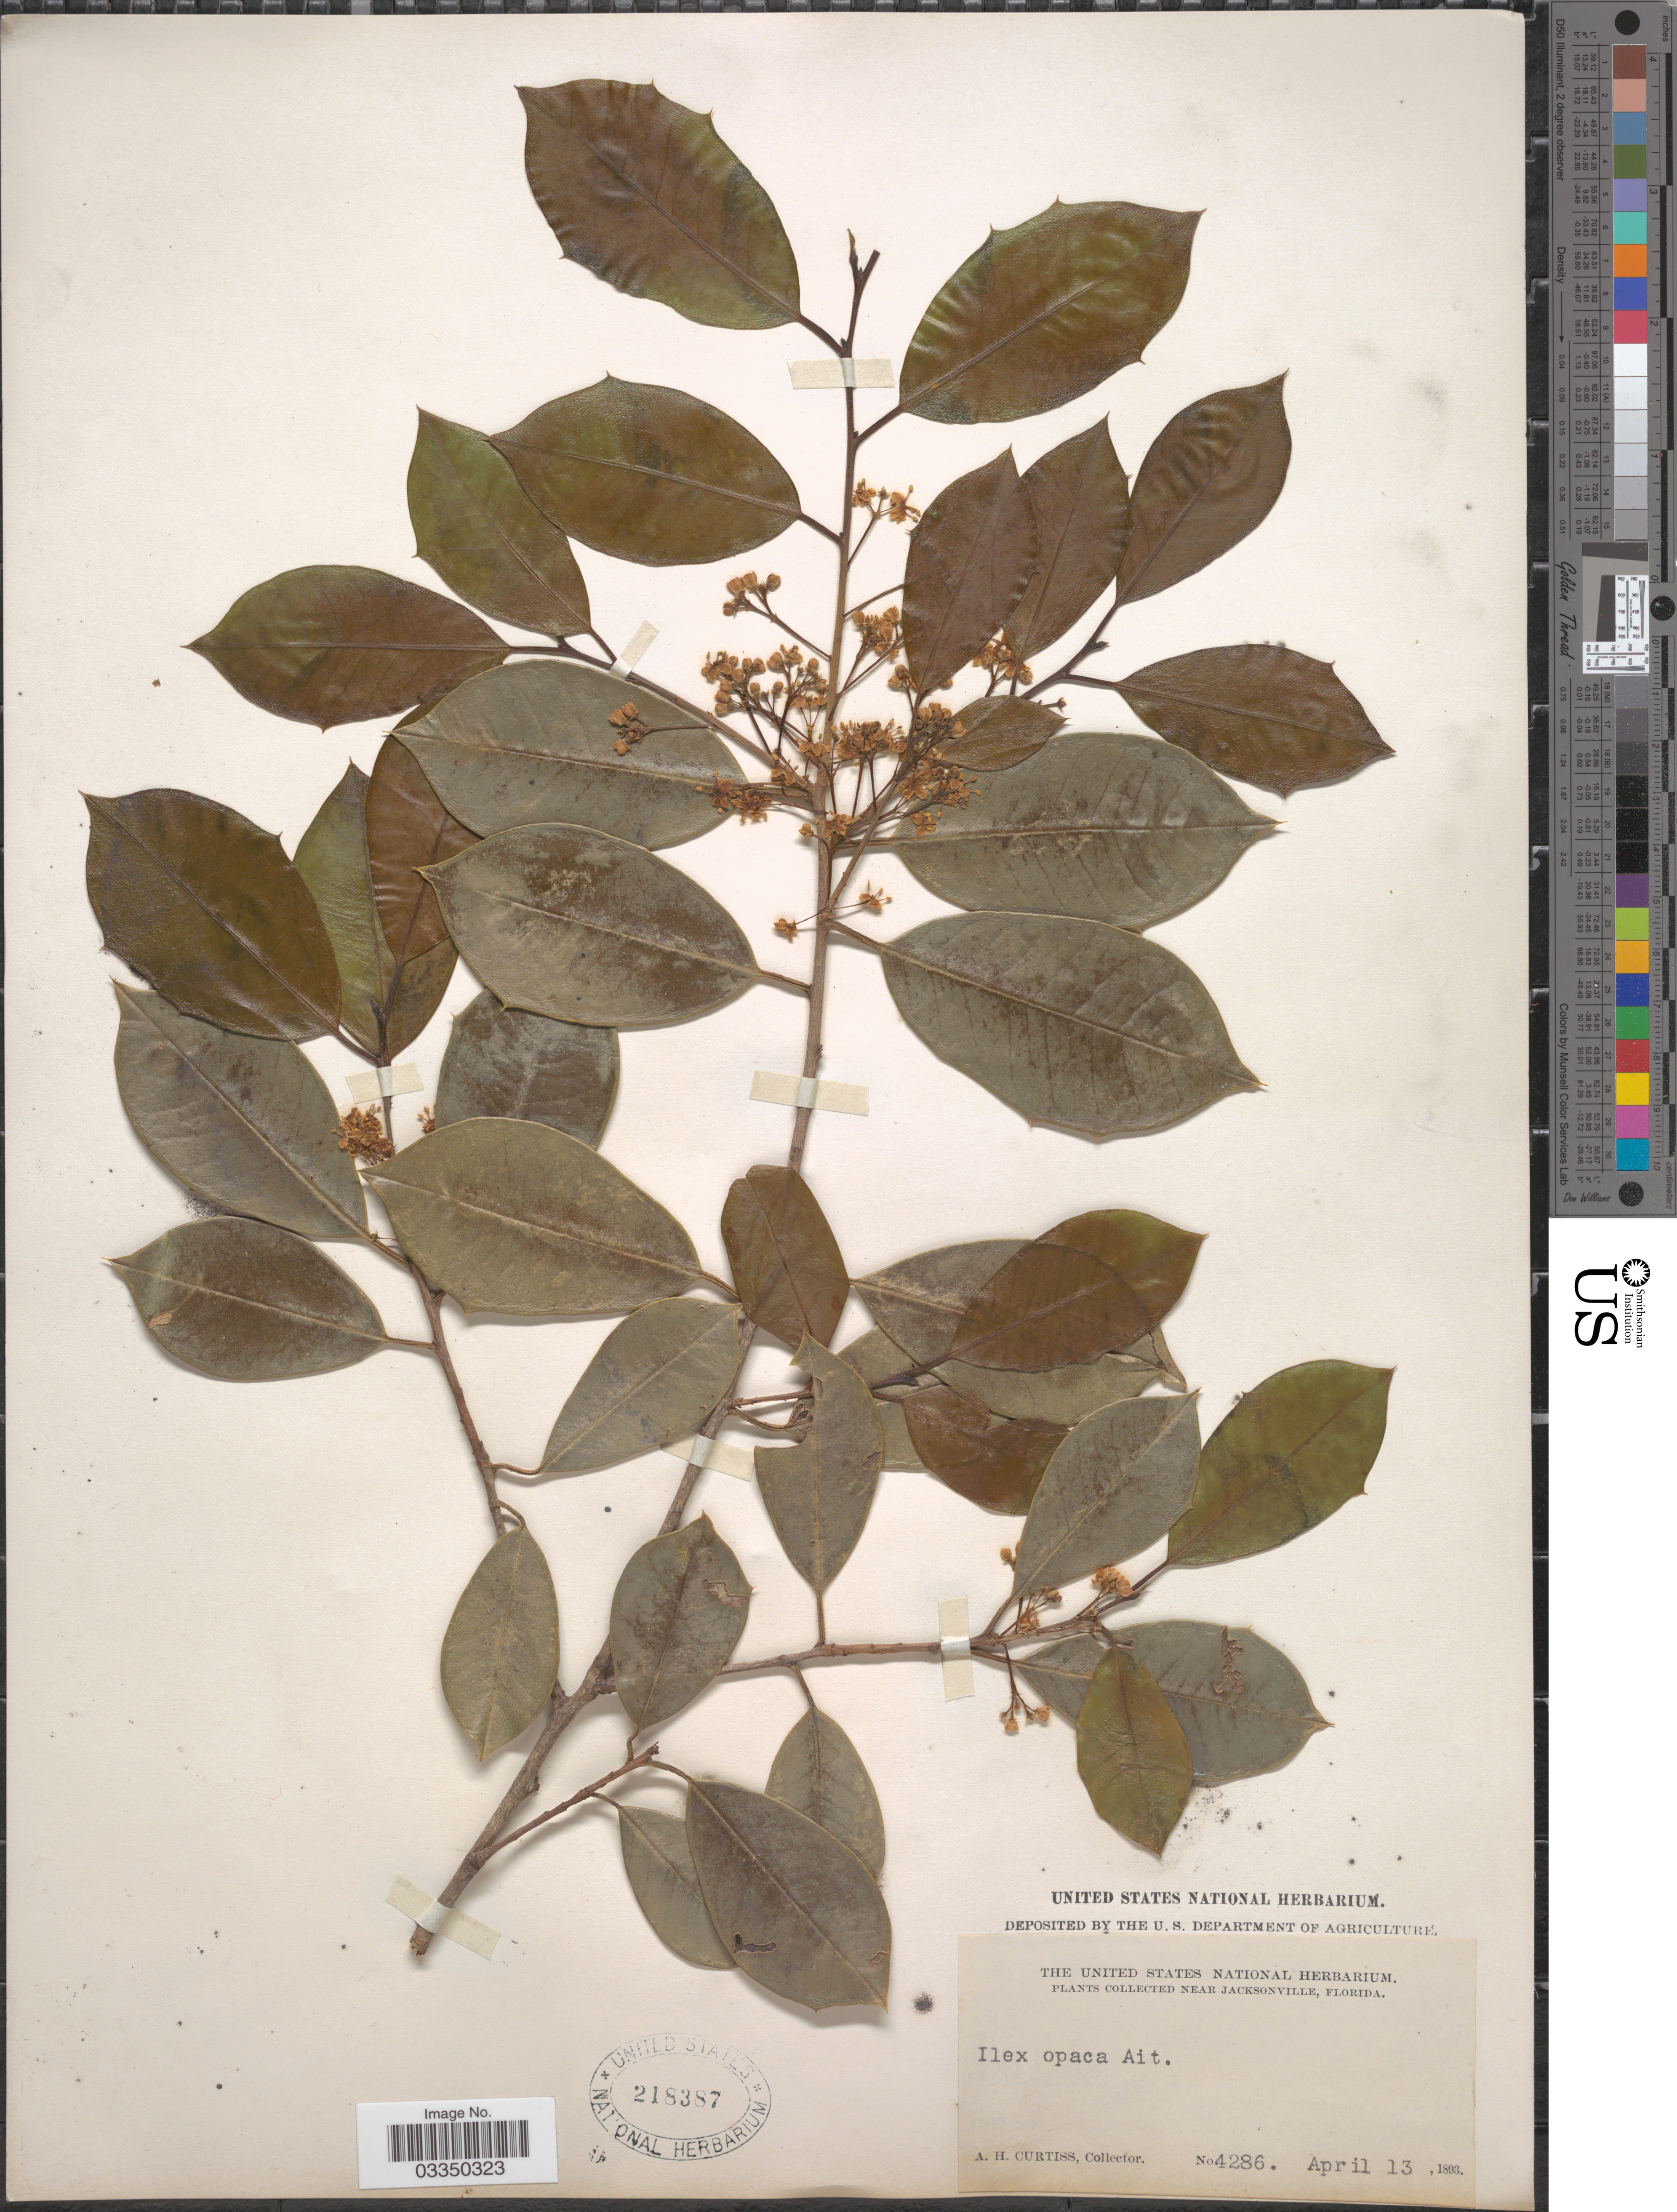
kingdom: Plantae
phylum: Tracheophyta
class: Magnoliopsida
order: Aquifoliales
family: Aquifoliaceae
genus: Ilex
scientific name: Ilex opaca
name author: Aiton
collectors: A. H. Curtiss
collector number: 4286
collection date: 1893-04-13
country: United States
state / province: Florida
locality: Near Jacksonville.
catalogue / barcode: US 218387